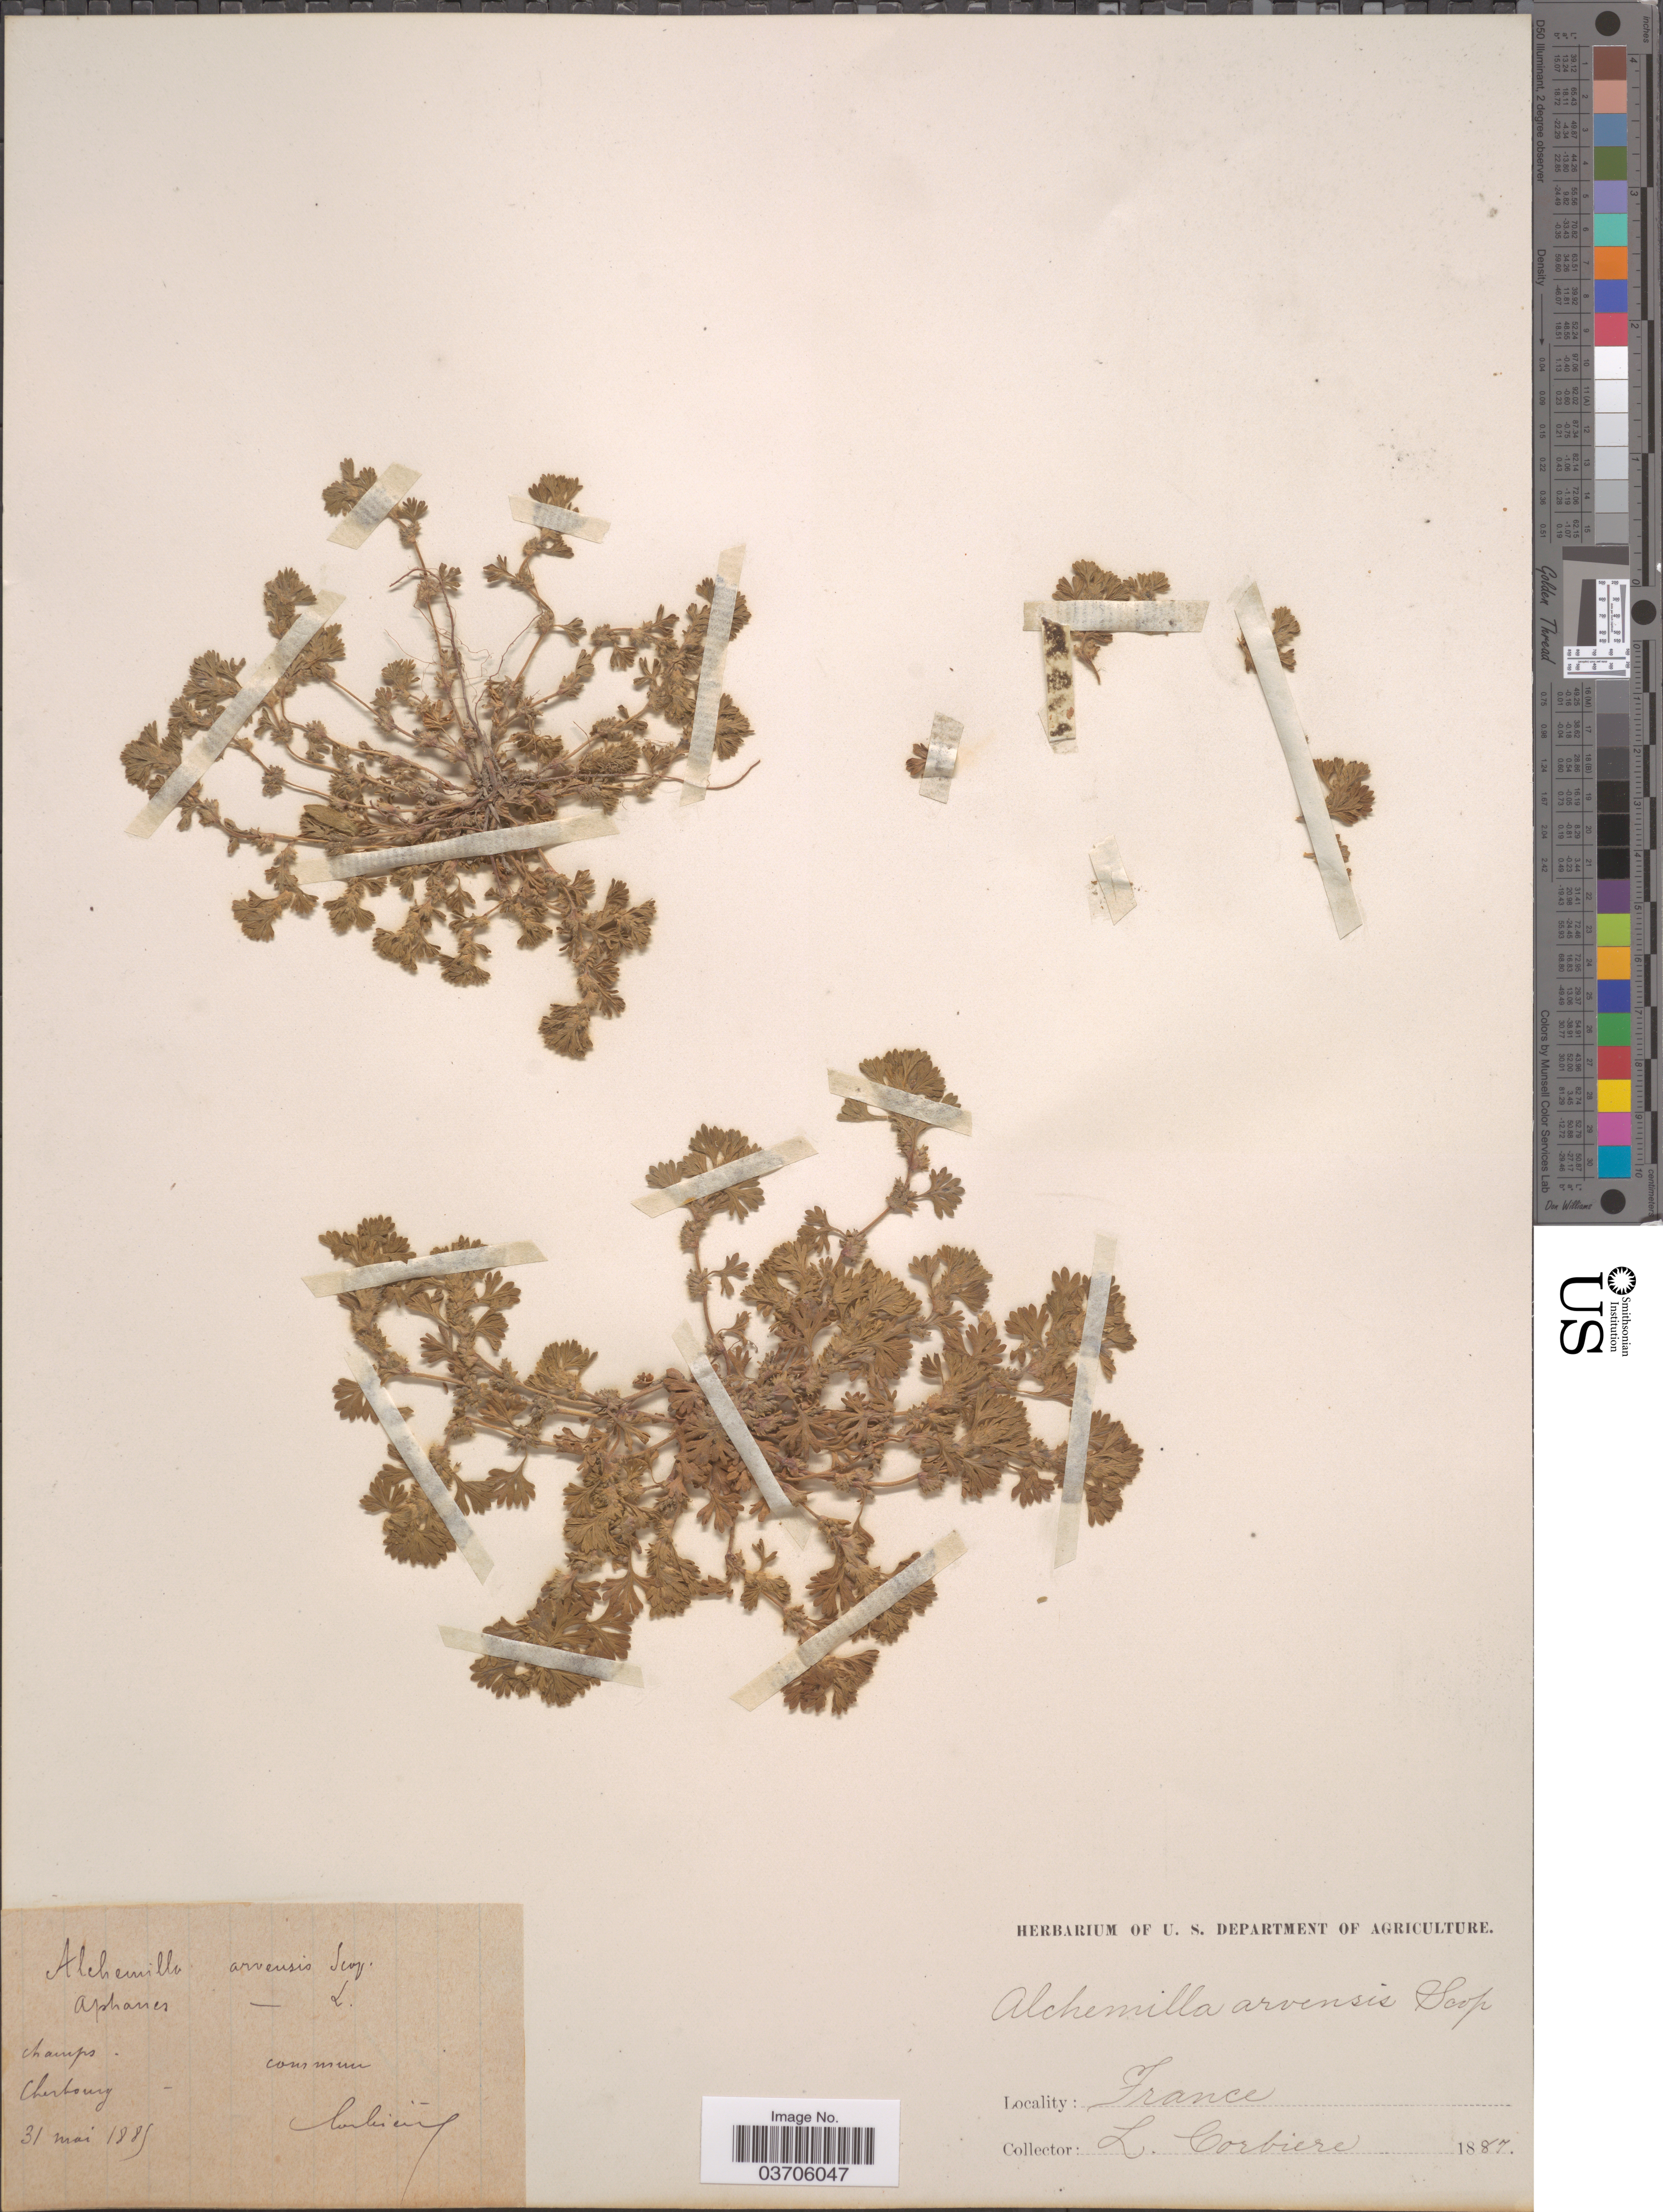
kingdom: Plantae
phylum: Tracheophyta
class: Magnoliopsida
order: Rosales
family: Rosaceae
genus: Aphanes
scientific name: Aphanes arvensis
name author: L.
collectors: L. Corbière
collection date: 1887-05-31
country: France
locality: Cherbourg.